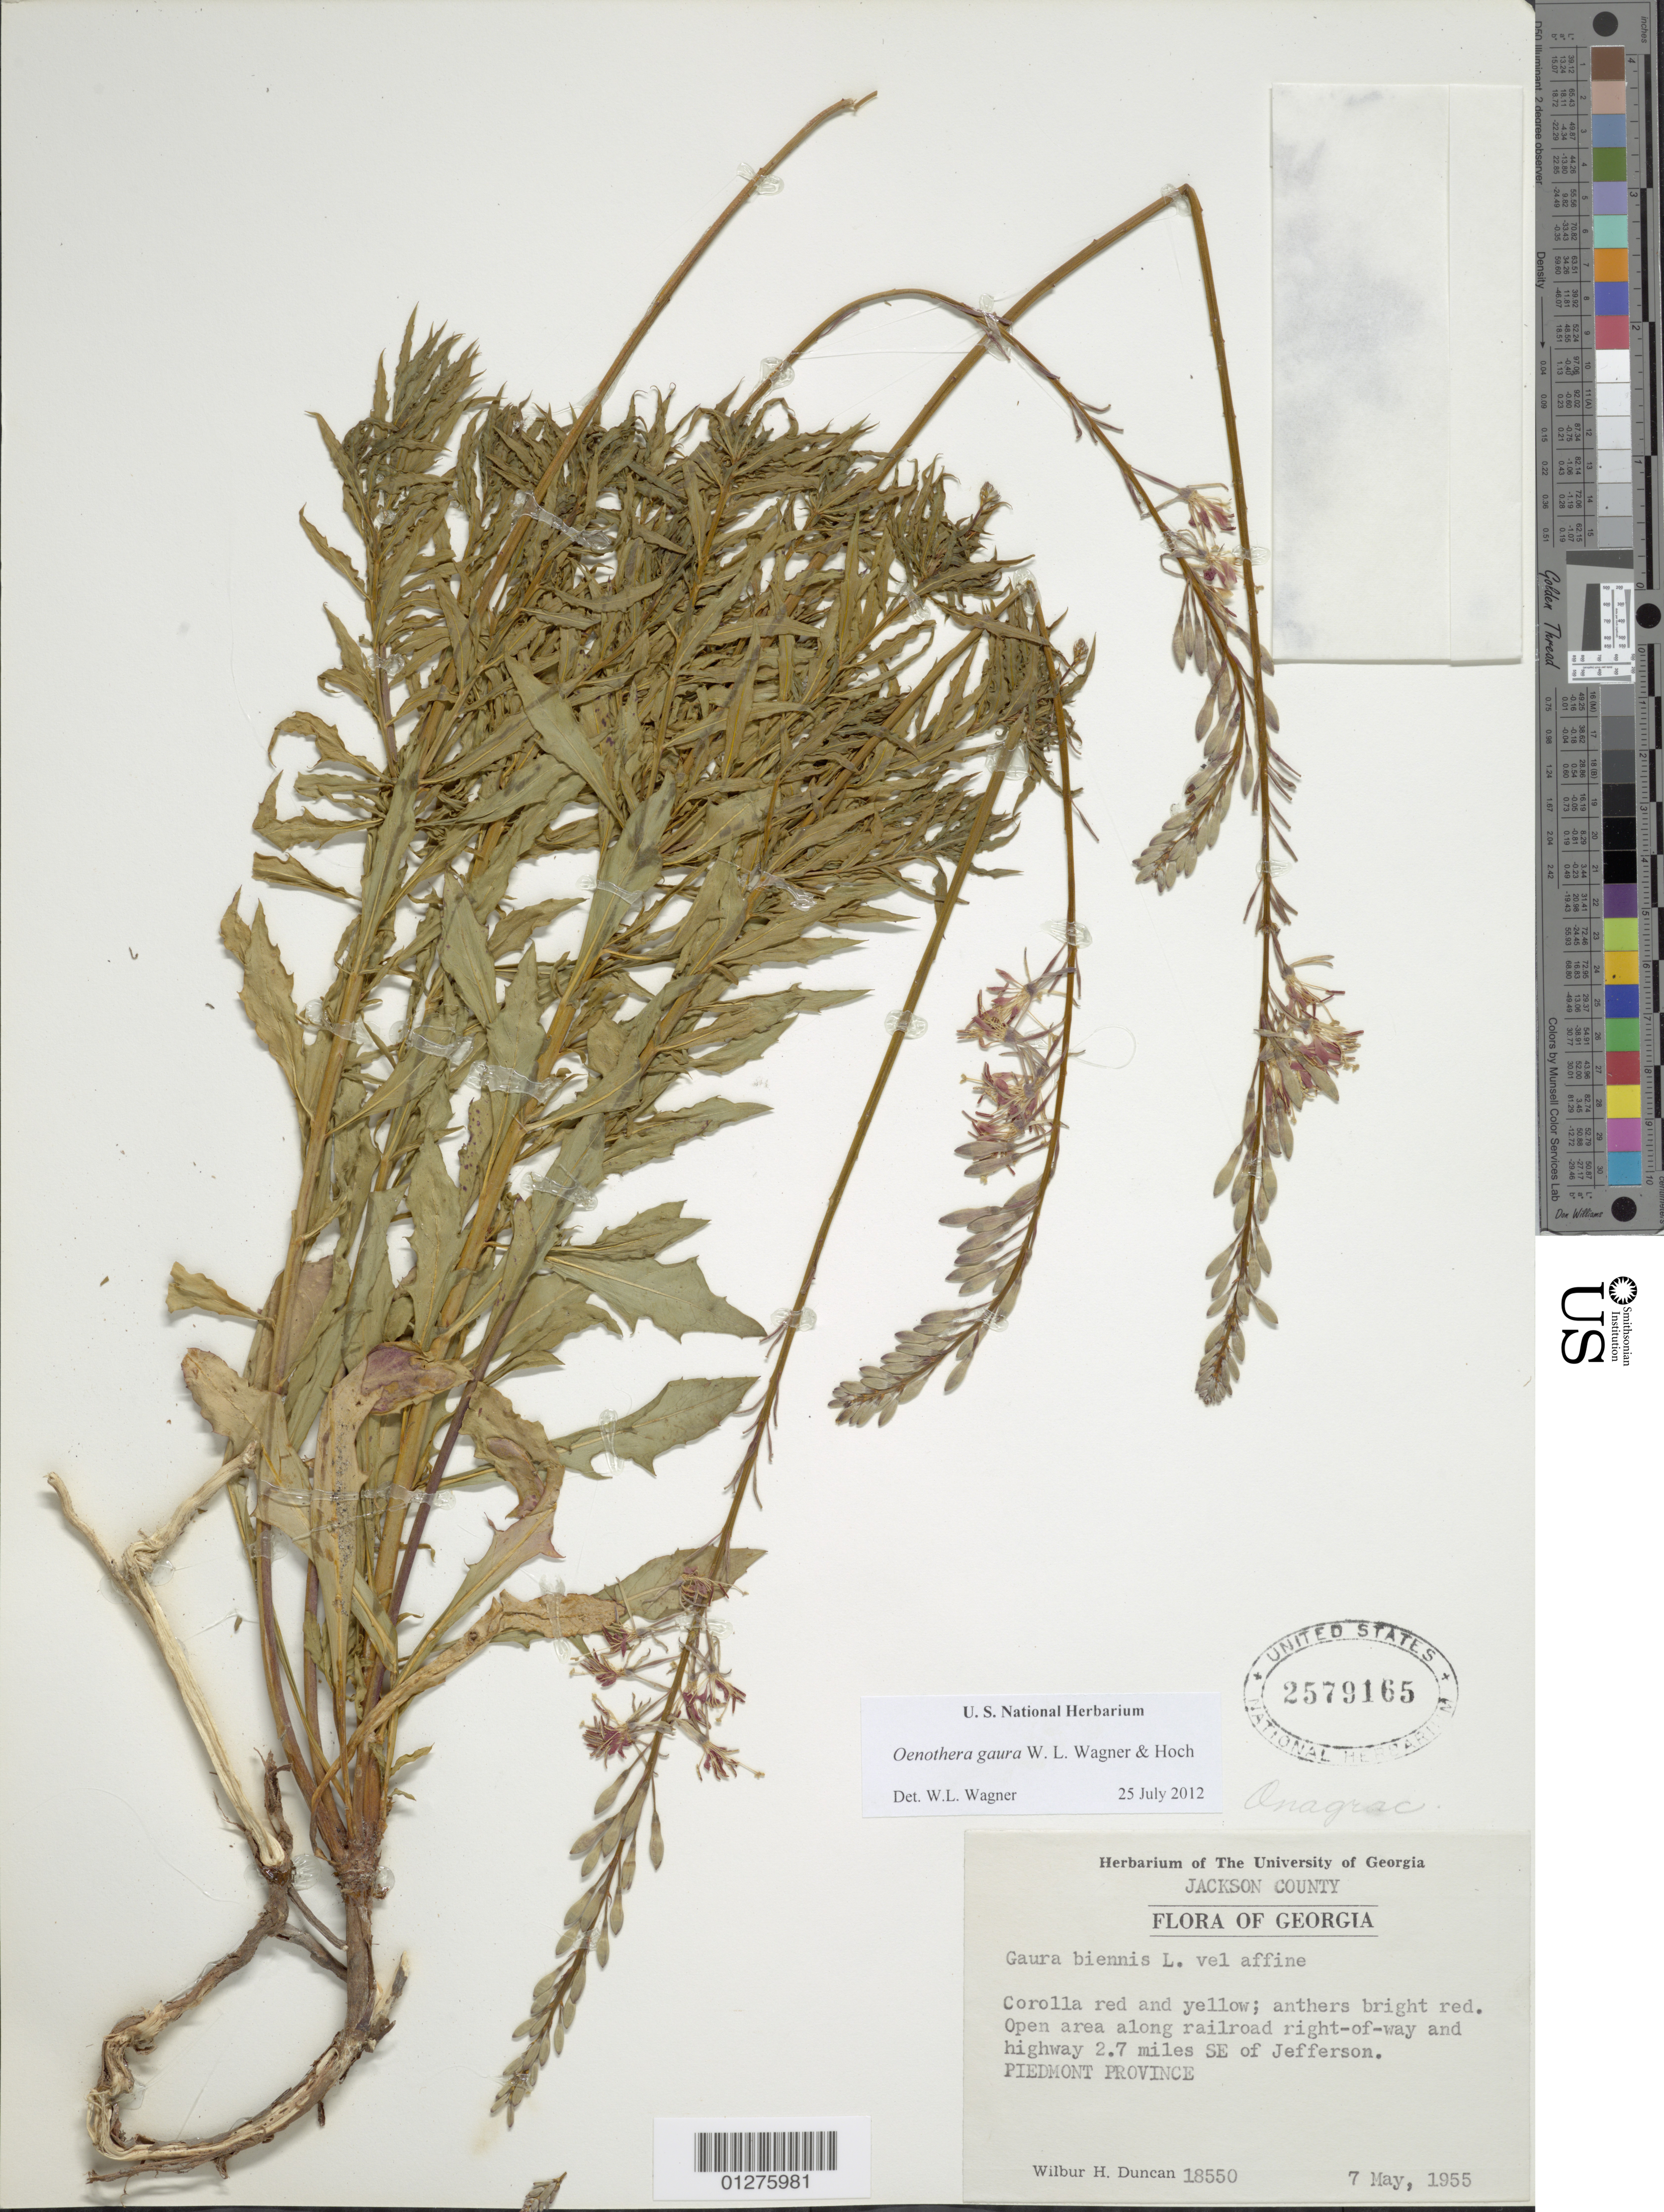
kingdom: Plantae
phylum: Tracheophyta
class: Magnoliopsida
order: Myrtales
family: Onagraceae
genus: Oenothera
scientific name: Oenothera gaura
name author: W.L. Wagner & Hoch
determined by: Wagner, W. L., (BOT), Smithsonian Institution - National Museum of Natural History (UNITED STATES)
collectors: W. H. Duncan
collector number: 18550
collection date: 1955-05-07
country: United States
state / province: Georgia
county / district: Jackson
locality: Along rail road right-of-way and highway 2.7 miles SE of Jefferson, Piedmont Province.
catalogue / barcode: US 2579165